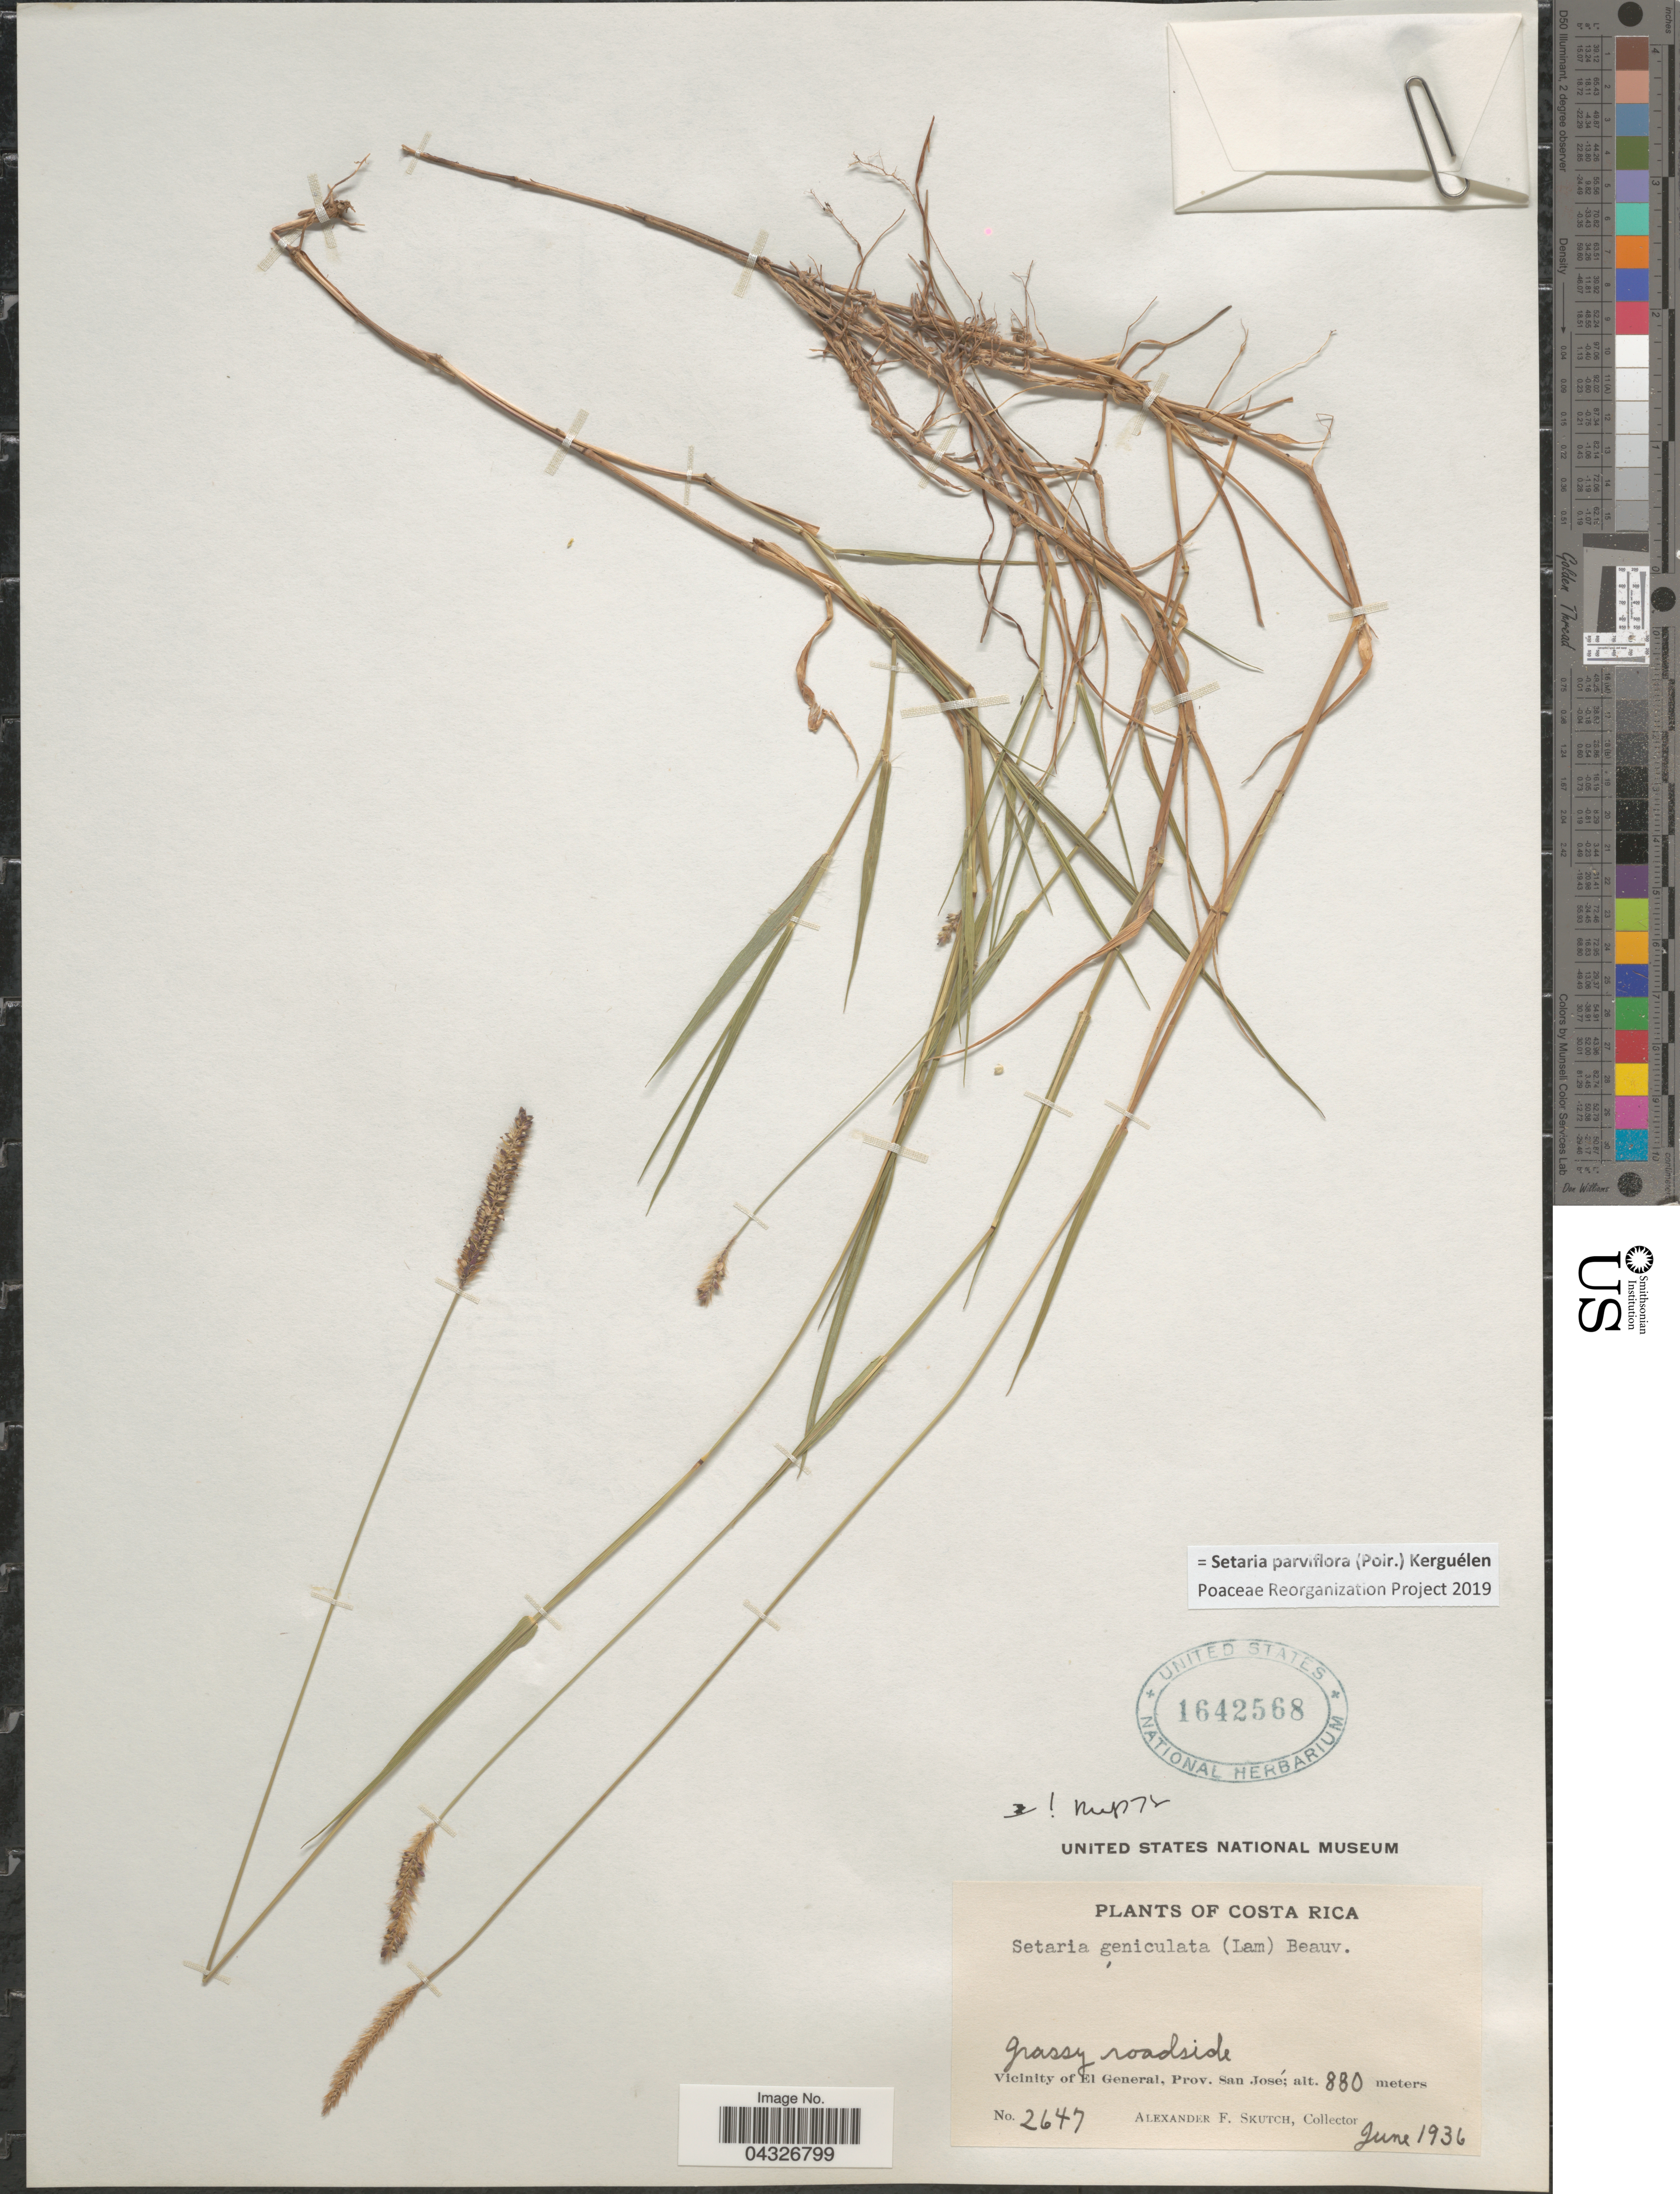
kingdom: Plantae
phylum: Tracheophyta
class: Liliopsida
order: Poales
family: Poaceae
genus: Setaria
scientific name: Setaria parviflora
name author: (Poir.) Kerguélen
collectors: A. F. Skutch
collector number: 2647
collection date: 1936-06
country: Costa Rica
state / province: San José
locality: Vicinity of El General.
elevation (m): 880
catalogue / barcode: US 1642568